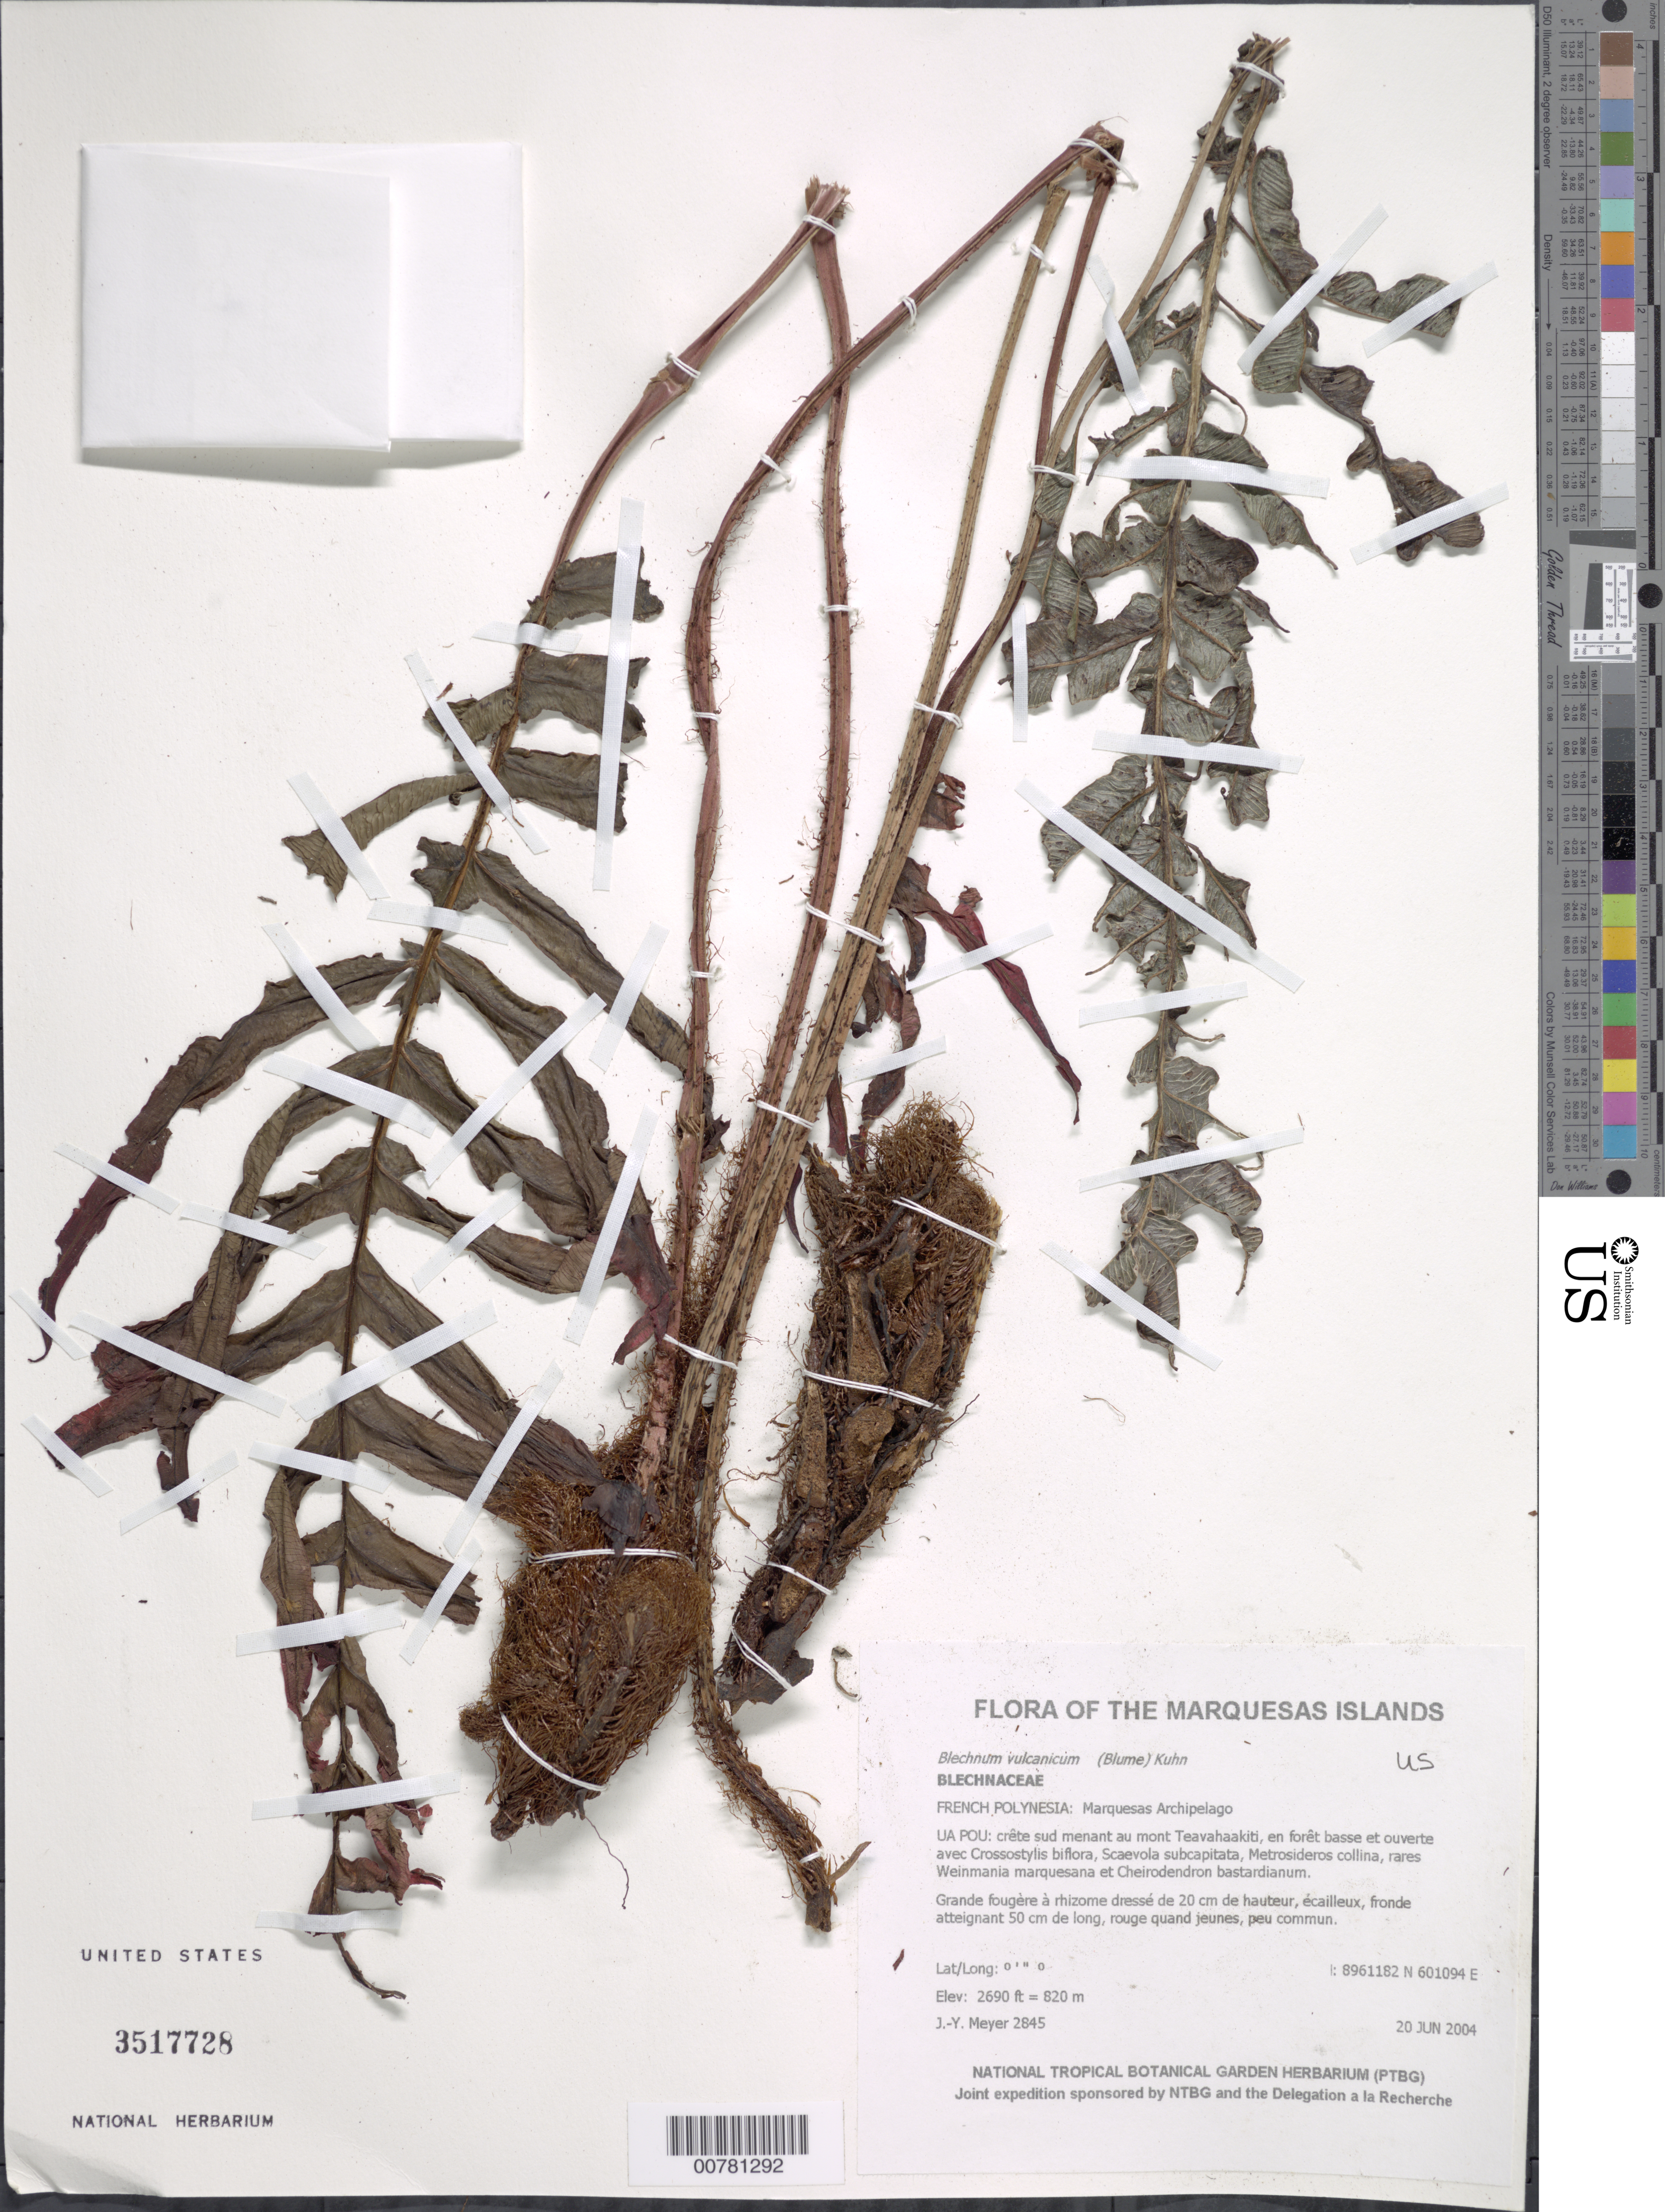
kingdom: Plantae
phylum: Tracheophyta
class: Polypodiopsida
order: Polypodiales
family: Blechnaceae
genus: Blechnum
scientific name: Blechnum vulcanicum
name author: (Blume) Kuhn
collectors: J.-Y. Meyer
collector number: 2845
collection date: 2004-06-20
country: French Polynesia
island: Ua Pou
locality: Crete sud menant au mont Teavahaakiti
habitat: En foret basse et ouverte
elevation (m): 820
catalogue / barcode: US 3517728